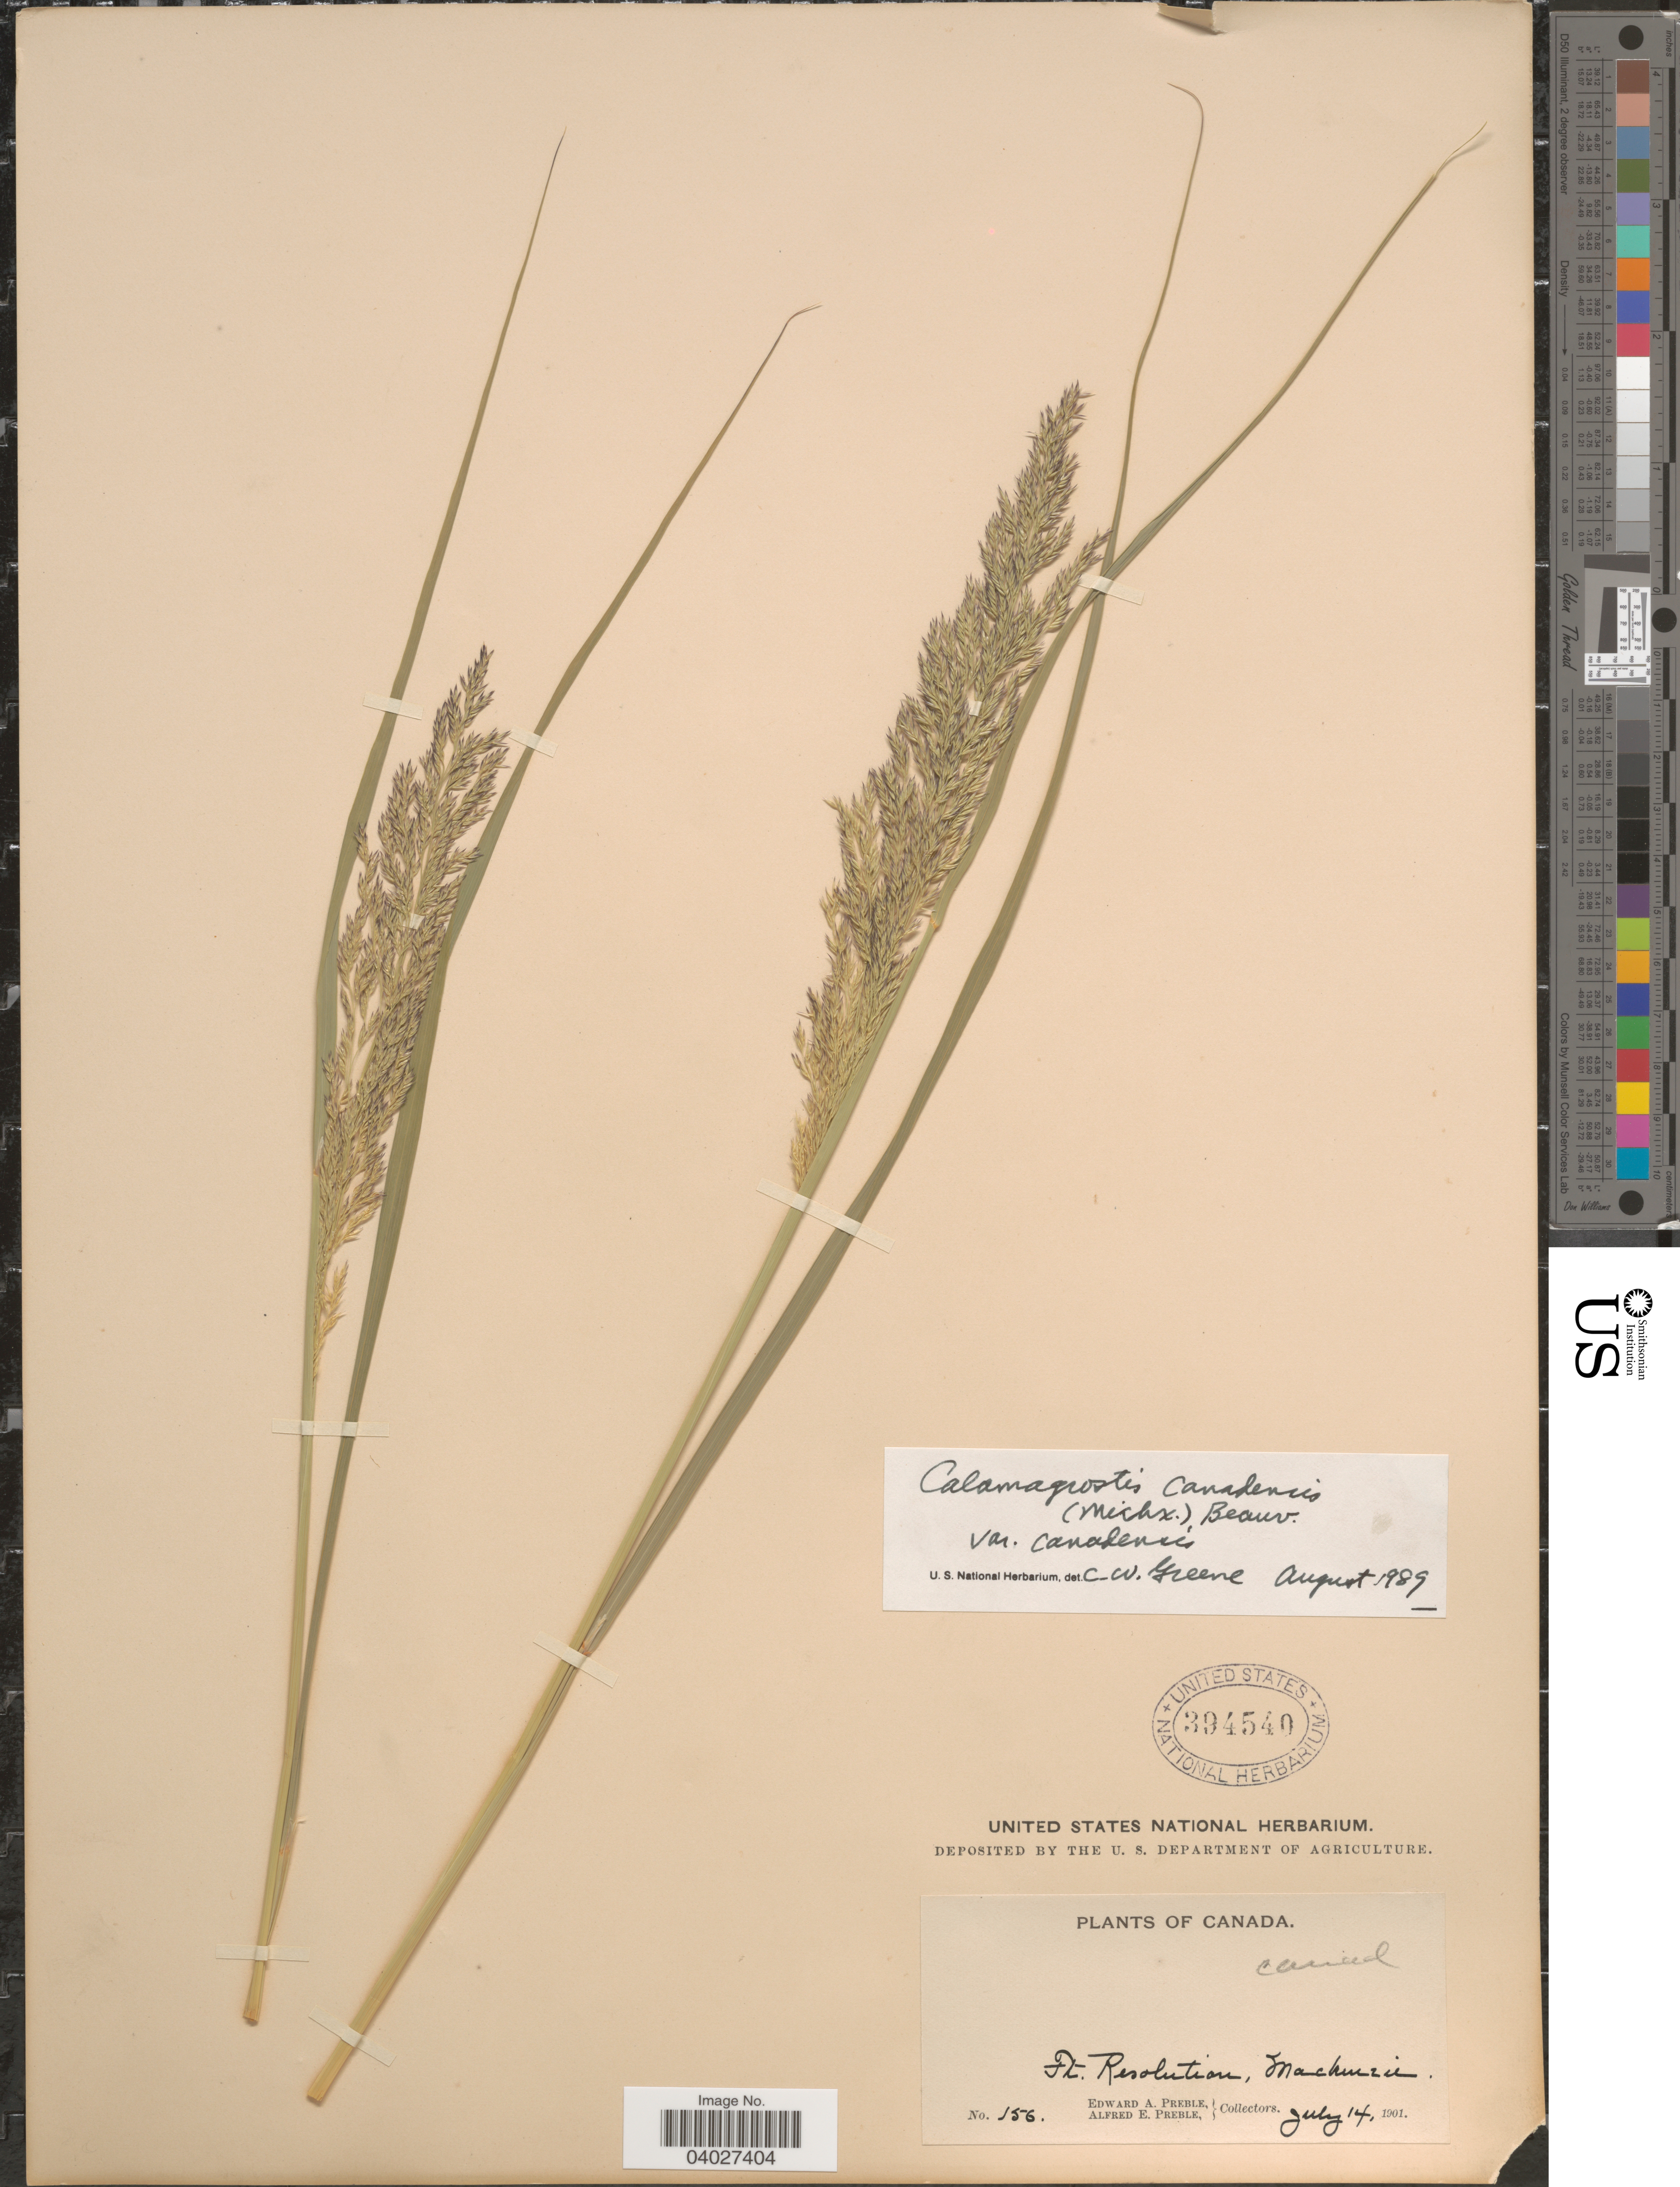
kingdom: Plantae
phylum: Tracheophyta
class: Liliopsida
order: Poales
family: Poaceae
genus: Calamagrostis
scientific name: Calamagrostis canadensis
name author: (Michx.) P. Beauv.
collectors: E. Preble & A. Preble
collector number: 156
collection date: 1901-07-14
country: Canada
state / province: Northwest Territories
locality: Ft. Resolution, Mackenzie.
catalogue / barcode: US 394540